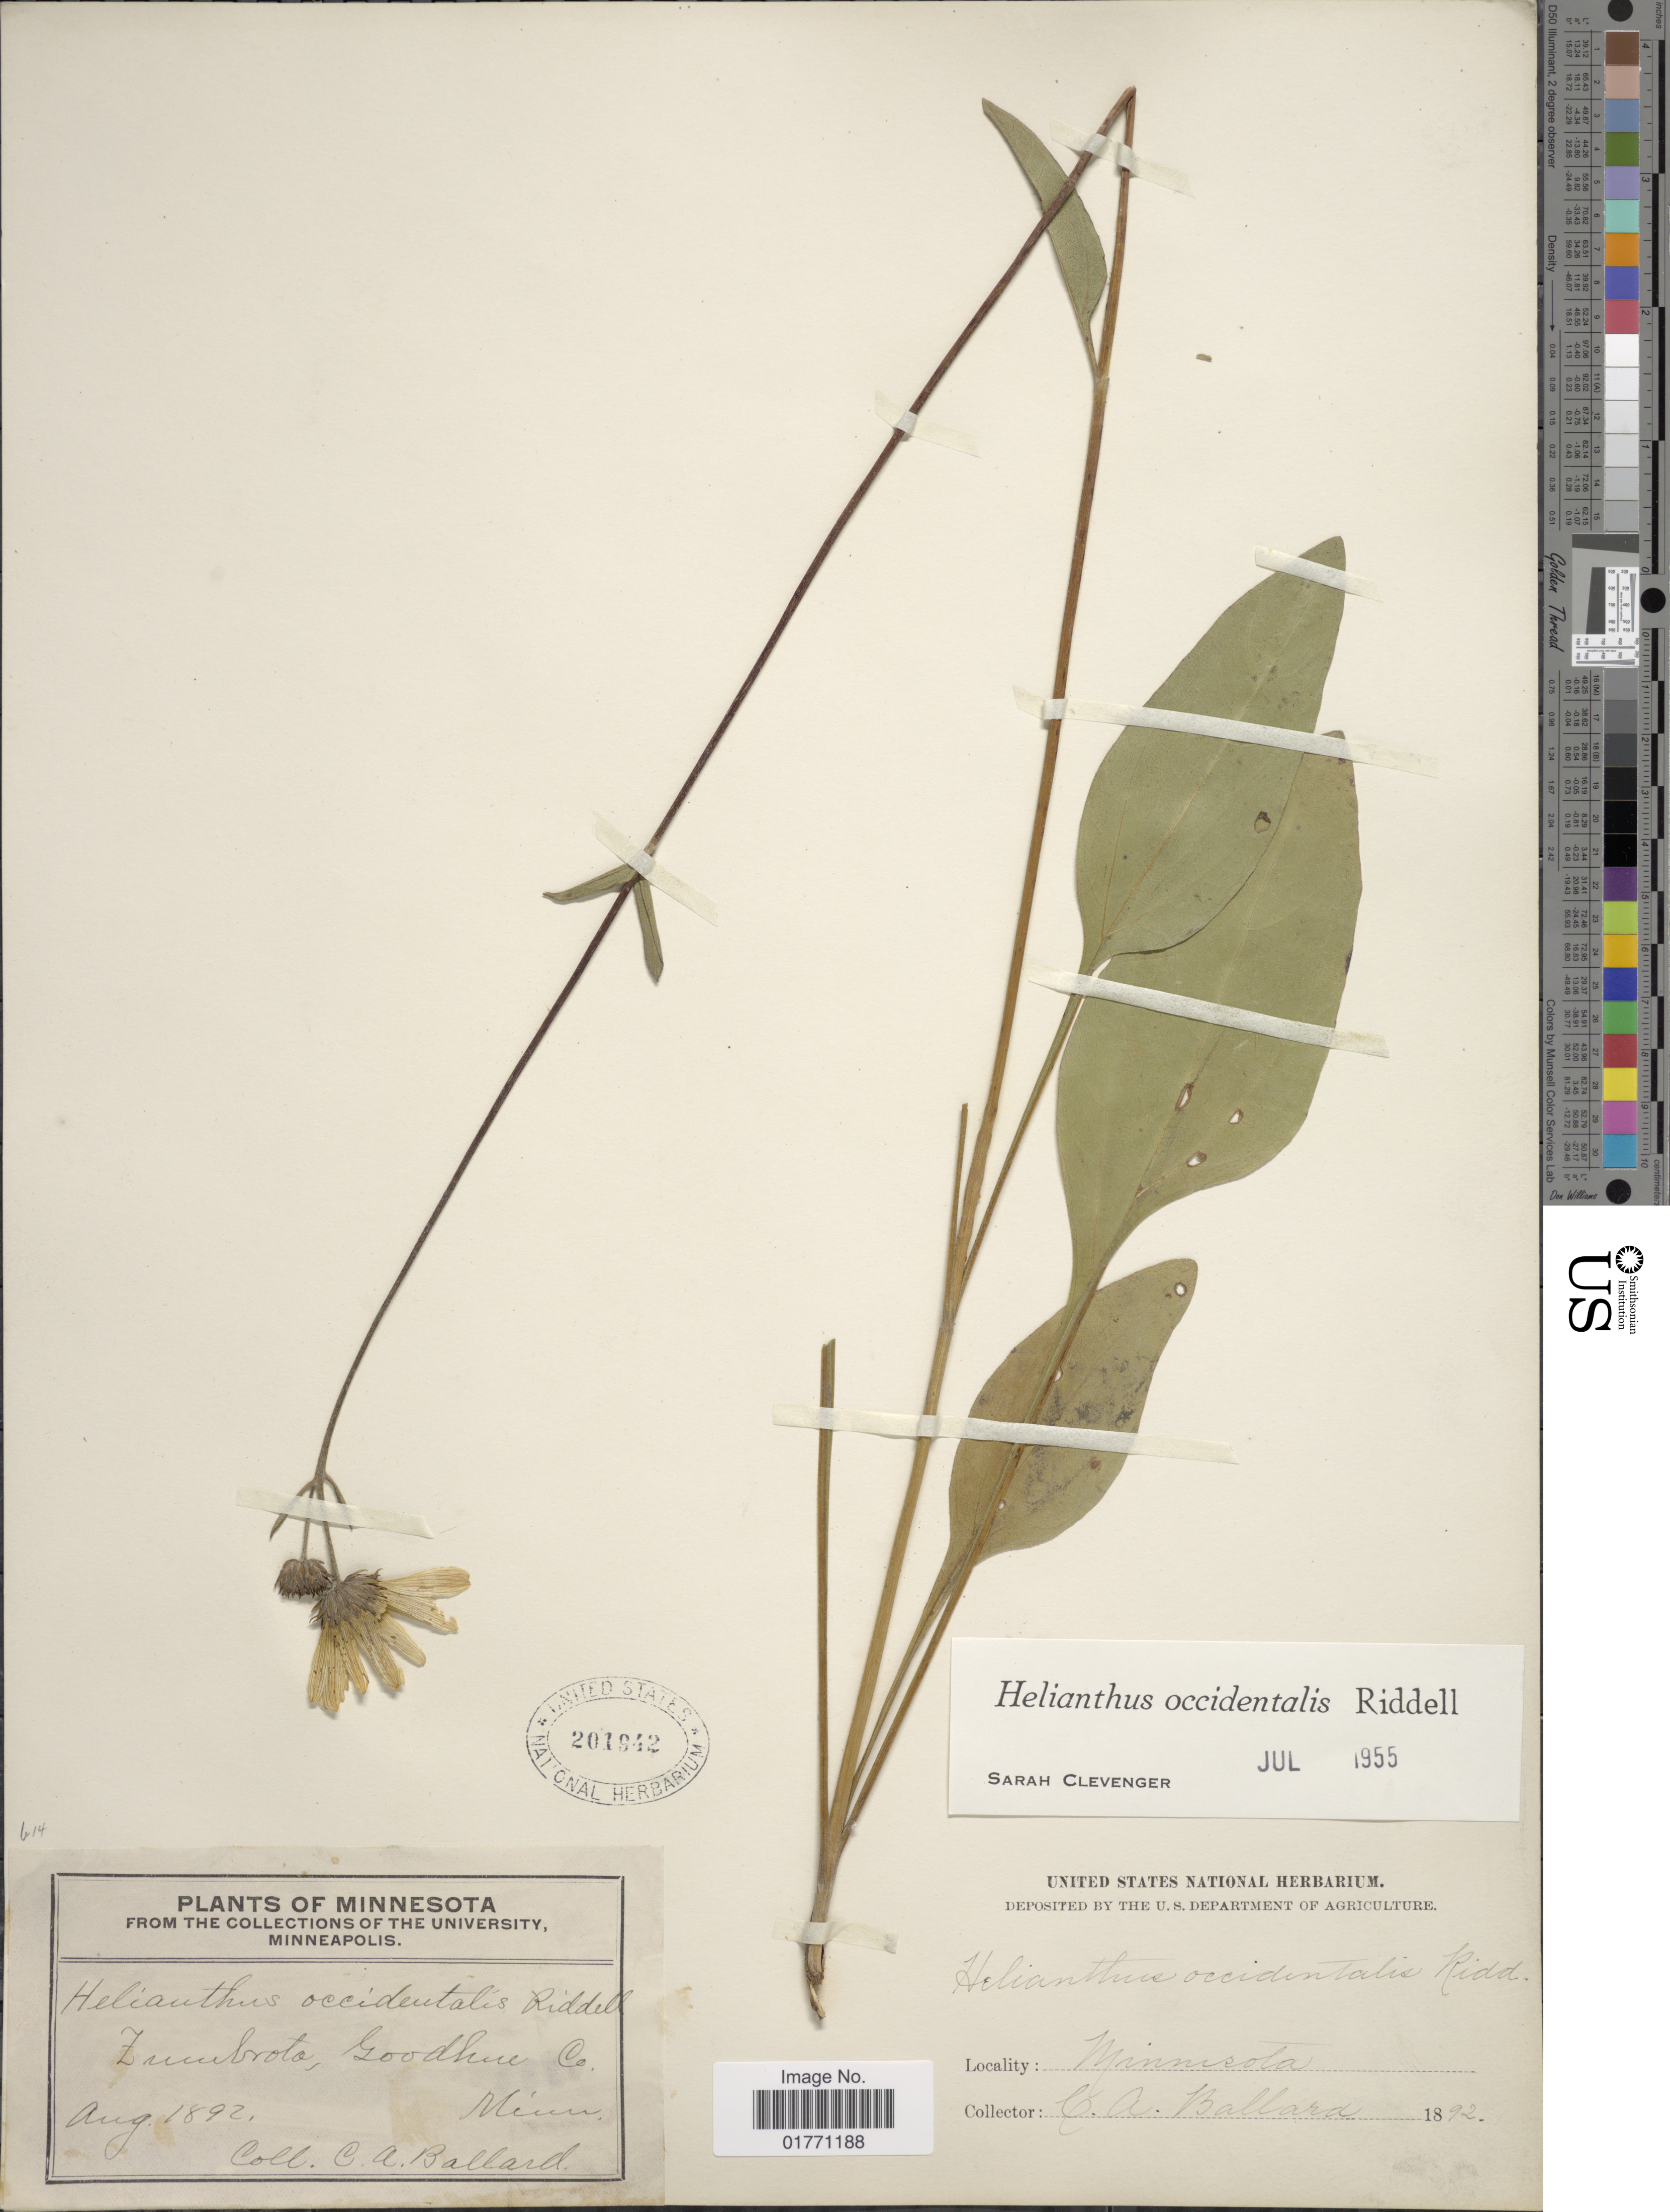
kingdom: Plantae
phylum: Tracheophyta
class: Magnoliopsida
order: Asterales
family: Asteraceae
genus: Helianthus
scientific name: Helianthus occidentalis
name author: Riddell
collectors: C. A. Ballard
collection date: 1892-08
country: United States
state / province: Minnesota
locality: Zumbrota, Goodhue Co.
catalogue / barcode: US 201942